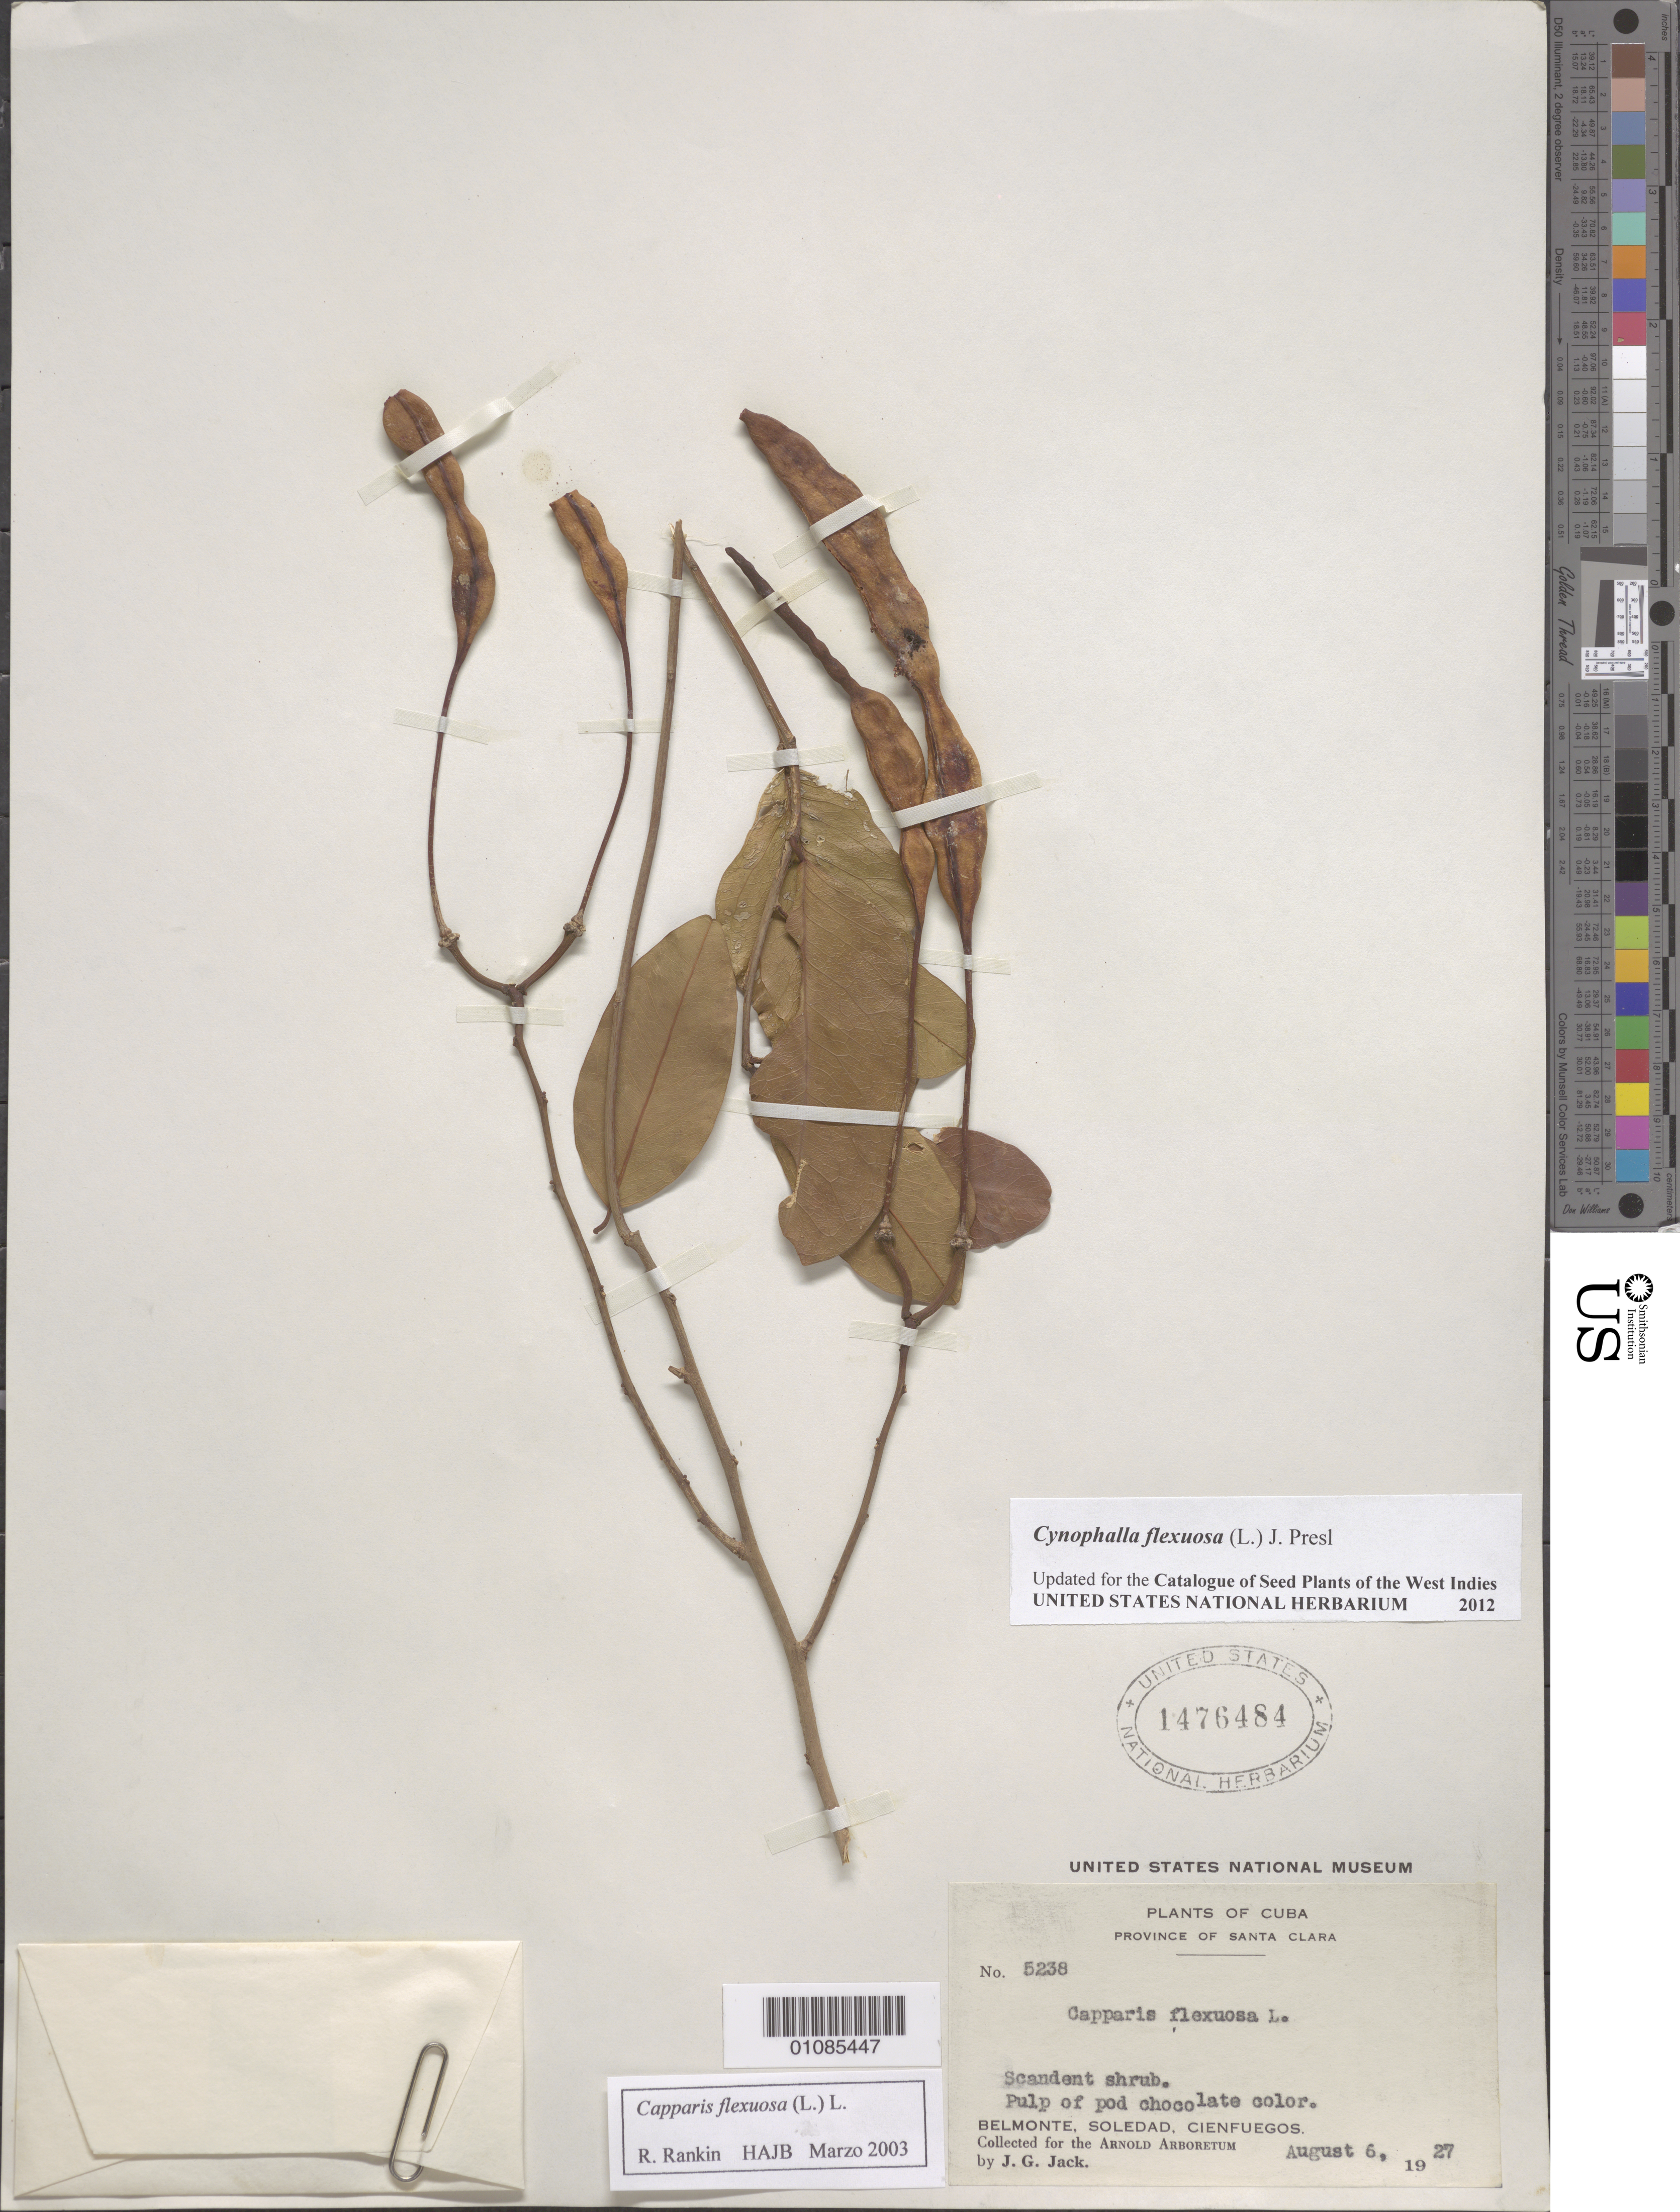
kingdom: Plantae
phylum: Tracheophyta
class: Magnoliopsida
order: Brassicales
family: Capparaceae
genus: Cynophalla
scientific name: Cynophalla flexuosa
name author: (L.) J. Presl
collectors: J. G. Jack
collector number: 5238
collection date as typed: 06 Aug 1927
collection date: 1927-08-06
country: Cuba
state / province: Cienfuegos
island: Cuba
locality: Province of Santa Clara: Belmonte, Soledad, Cienfuegos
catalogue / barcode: US 1476484